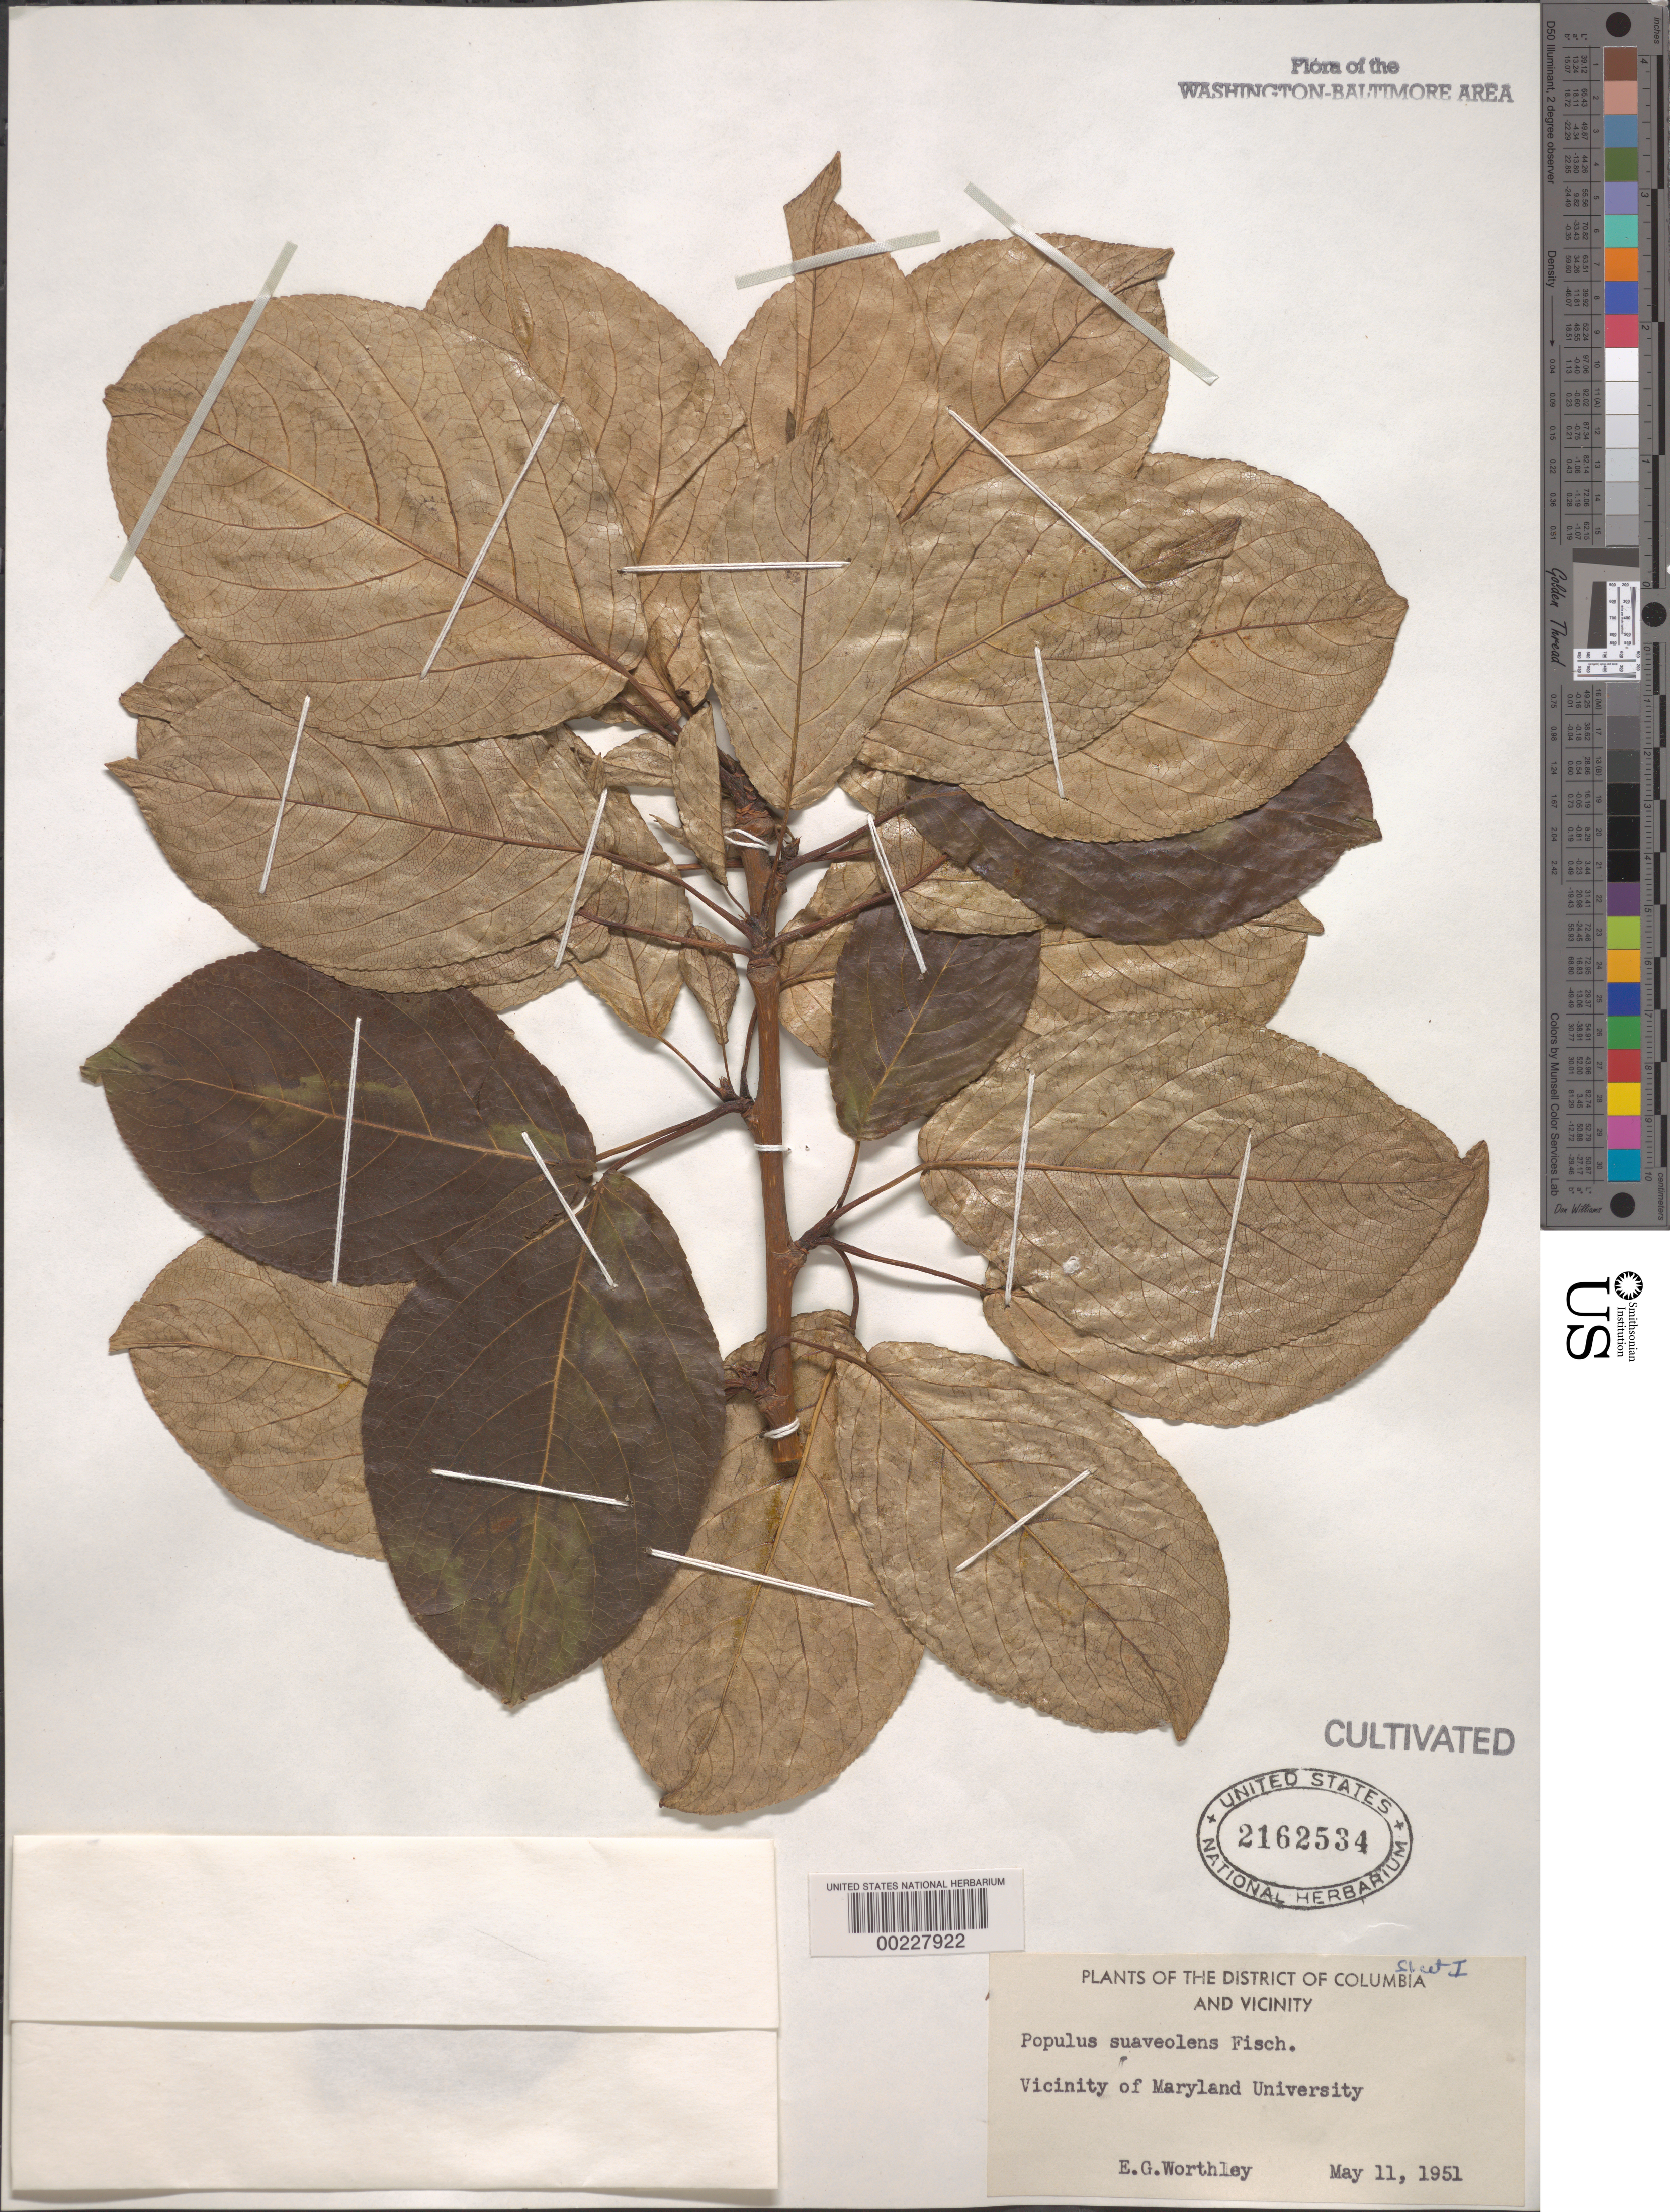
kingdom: Plantae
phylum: Tracheophyta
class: Magnoliopsida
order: Malpighiales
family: Salicaceae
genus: Populus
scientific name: Populus suaveolens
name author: Fisch.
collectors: E. Worthley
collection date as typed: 11 May 1951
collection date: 1951-05-11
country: United States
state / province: District of Columbia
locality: Vicinity of University of Maryland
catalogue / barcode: US 2162534